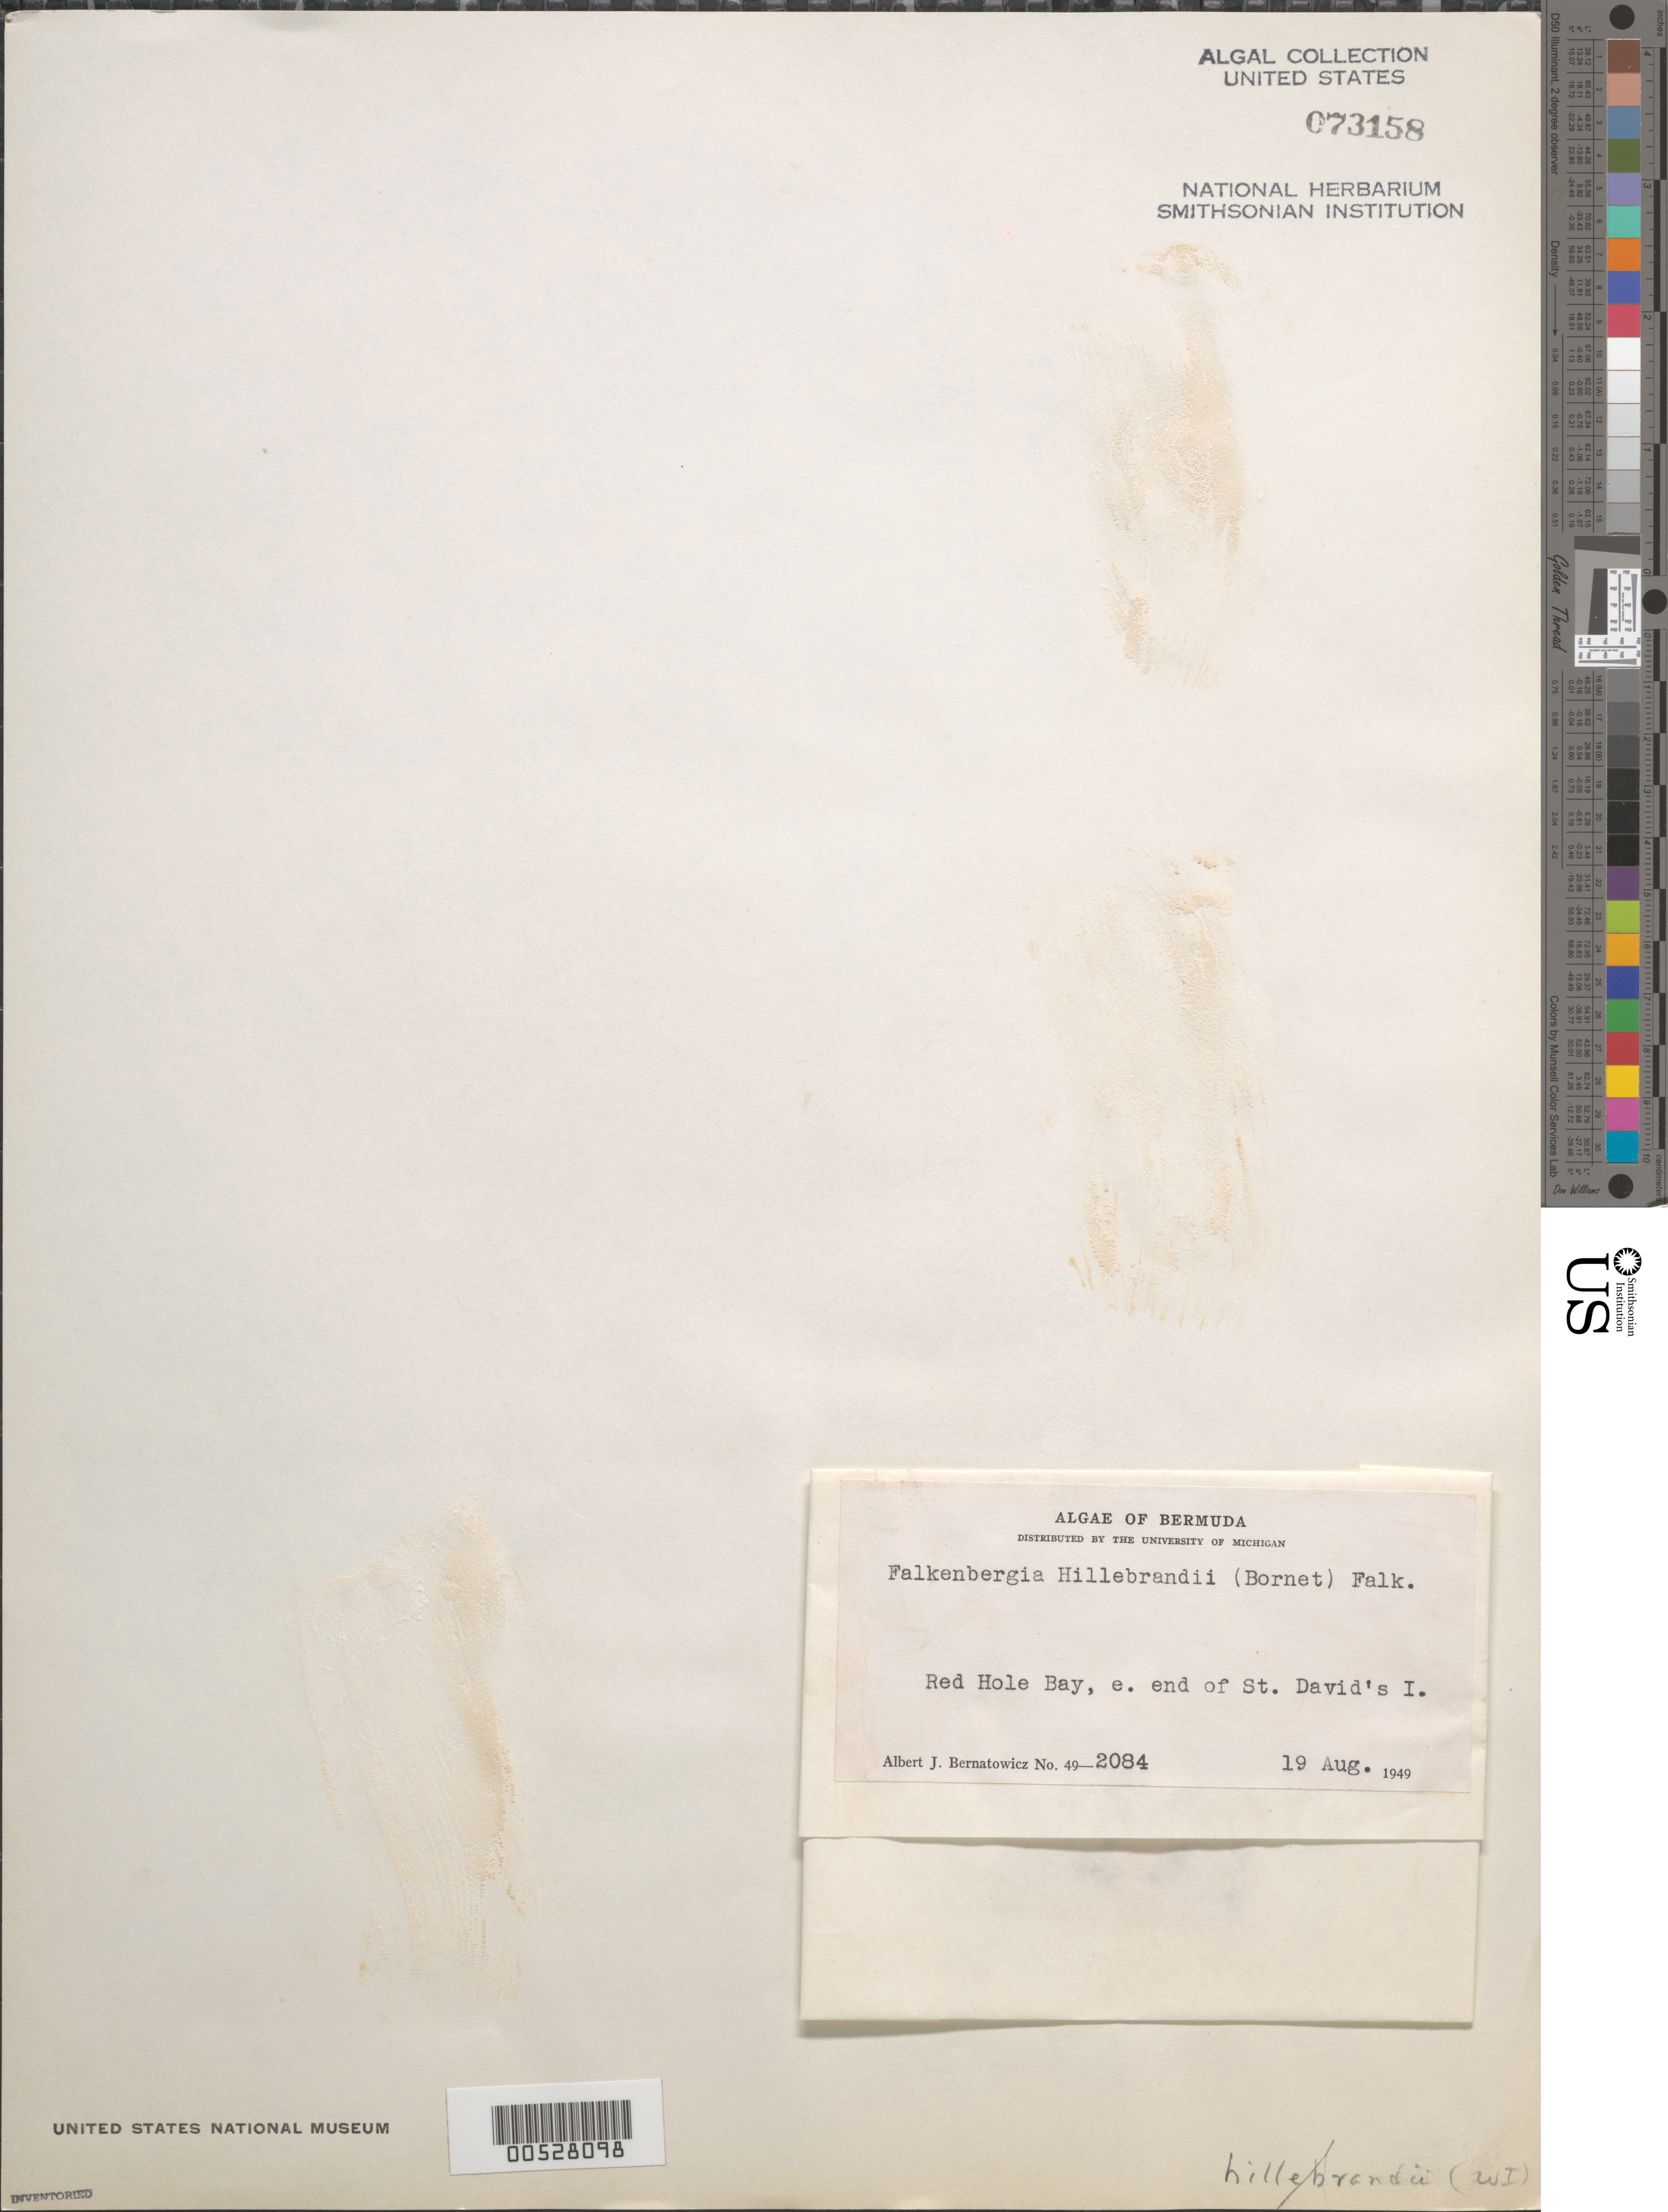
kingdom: Plantae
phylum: Rhodophyta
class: Florideophyceae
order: Bonnemaisoniales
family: Bonnemaisoniaceae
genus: Asparagopsis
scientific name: Asparagopsis taxiformis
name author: (Delile) Trevis.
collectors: A. Bernatowicz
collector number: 49-2084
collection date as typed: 19 Aug 1949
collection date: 1949-08-19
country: Bermuda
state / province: Saint George's (parish)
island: St. David's Island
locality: Red Hole Bay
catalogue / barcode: US 73158